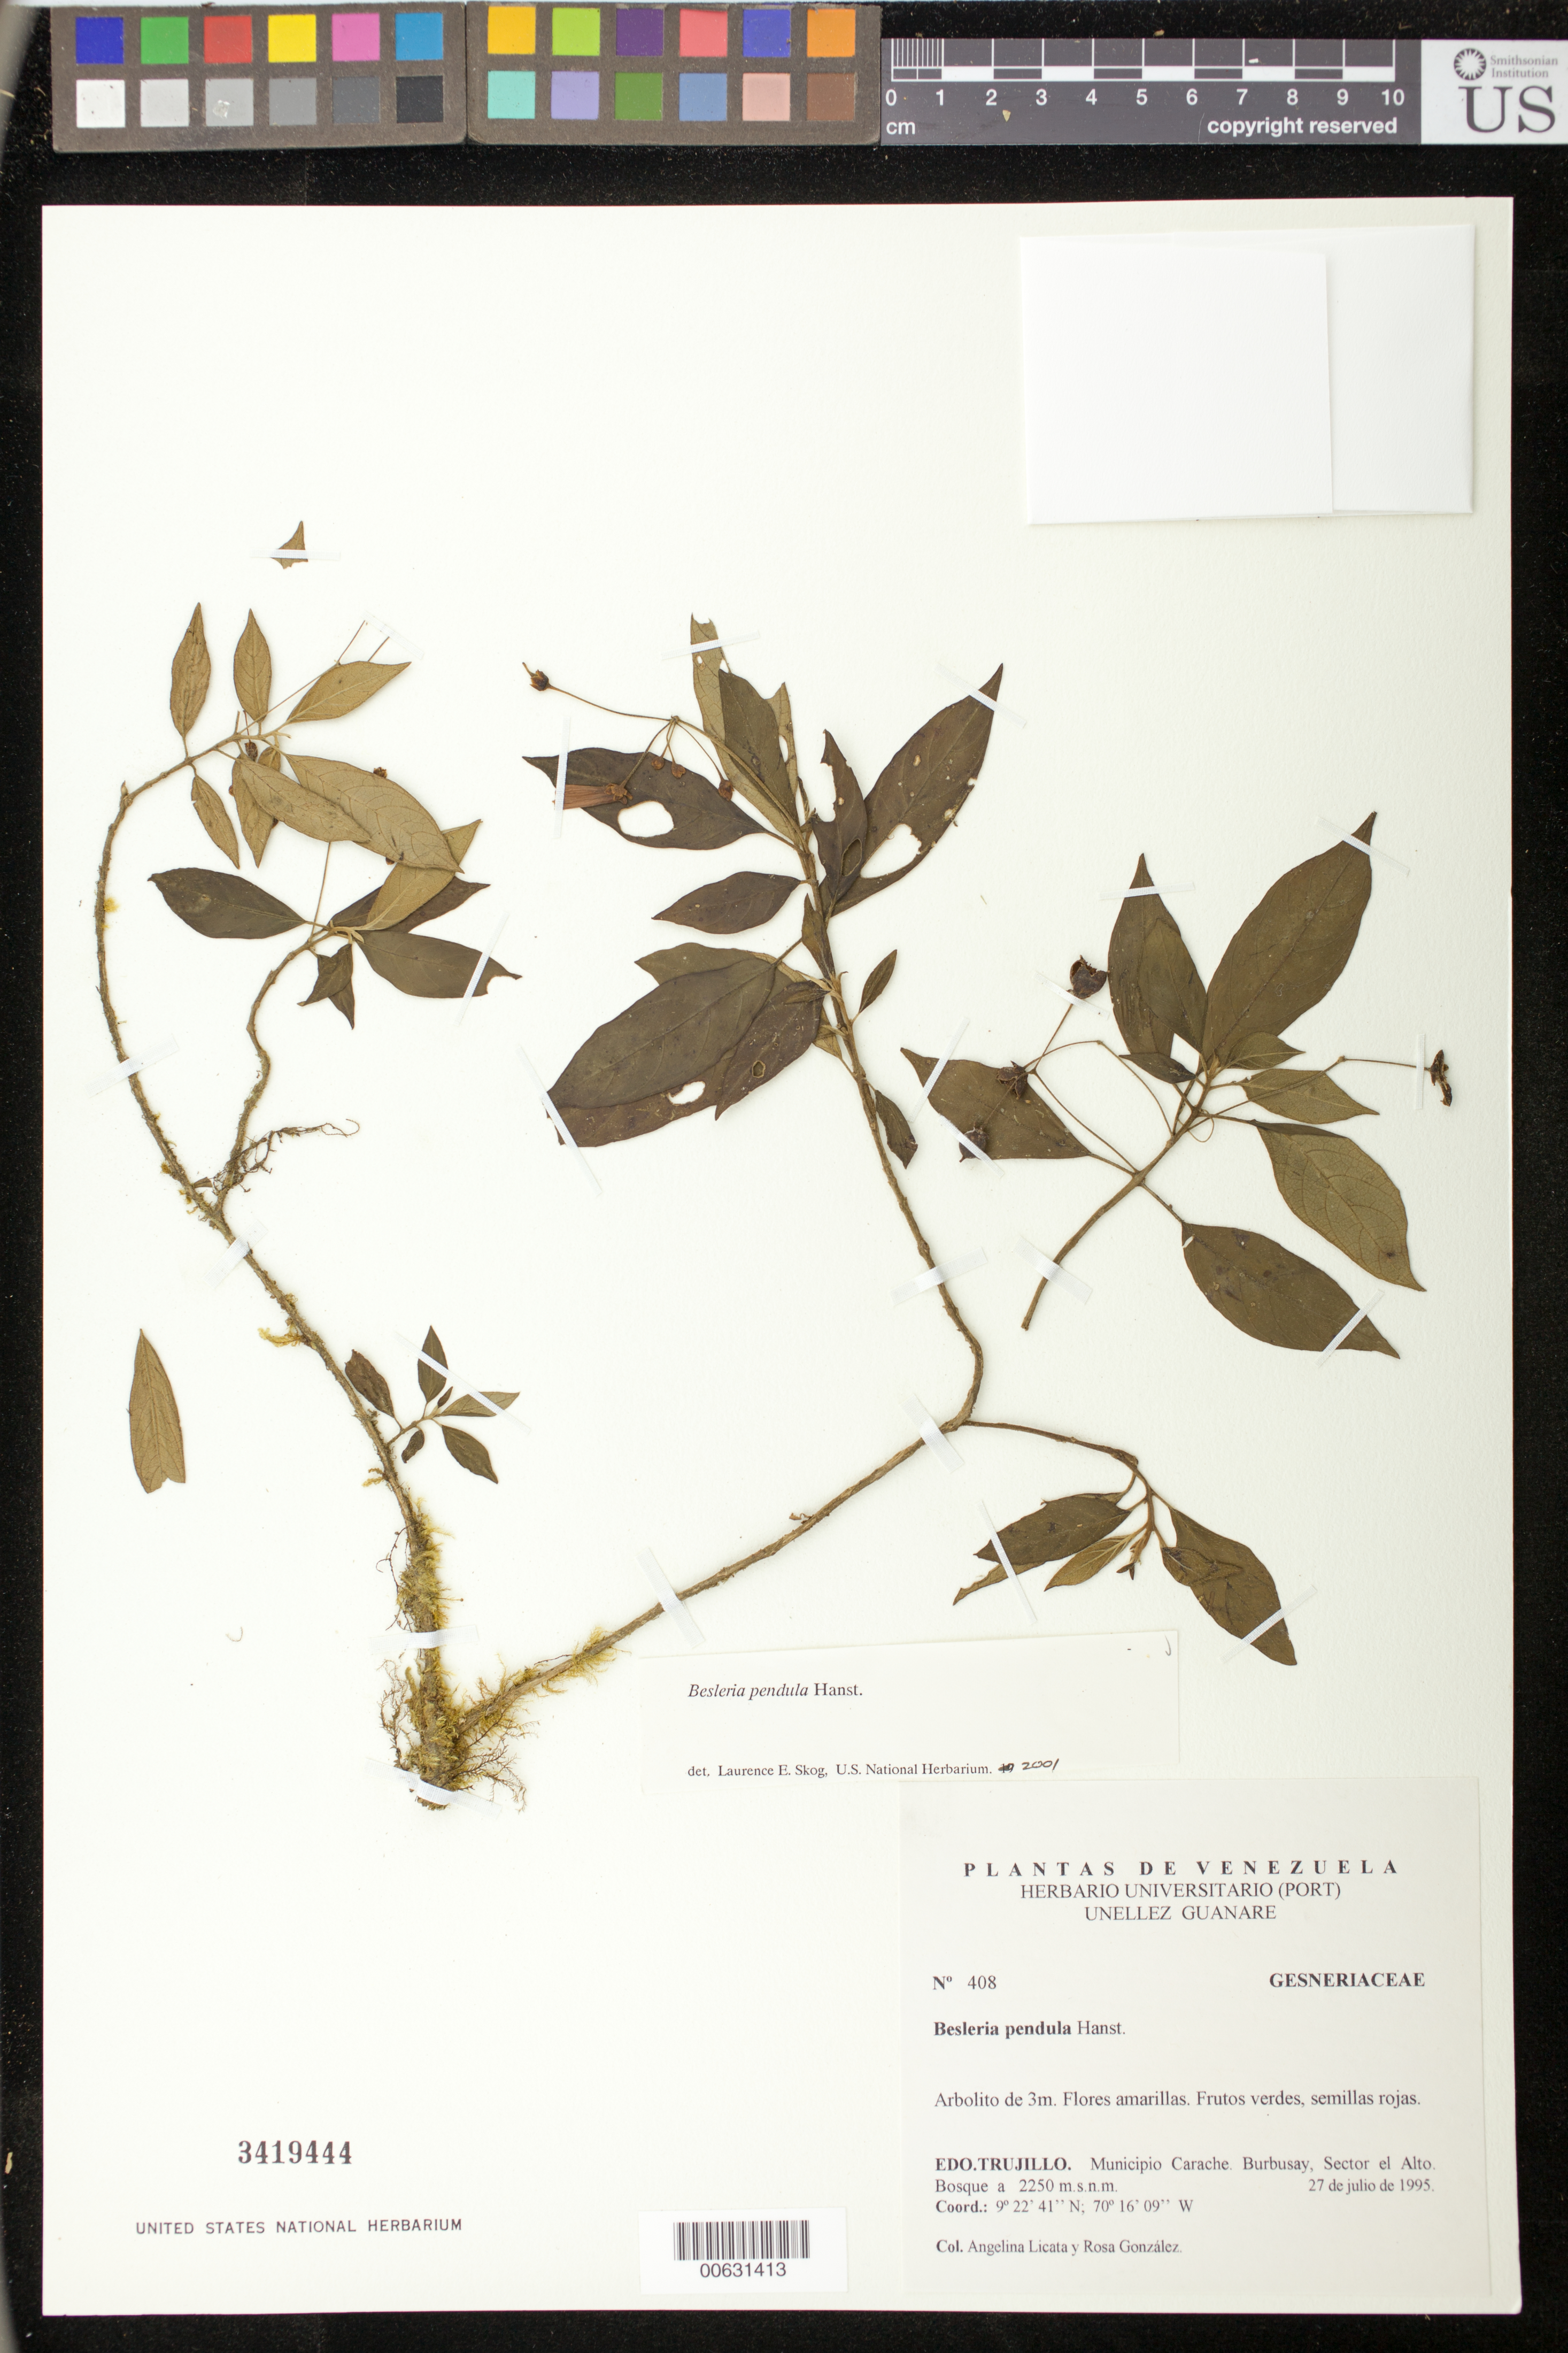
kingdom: Plantae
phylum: Tracheophyta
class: Magnoliopsida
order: Lamiales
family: Gesneriaceae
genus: Besleria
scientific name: Besleria pendula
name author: Hanst.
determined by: Skog, Laurence E.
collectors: A. Licata & R. González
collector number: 408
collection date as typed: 27 Jul 1995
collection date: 1995-07-27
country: Venezuela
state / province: Trujillo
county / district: Carache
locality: Burbusay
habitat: Bosque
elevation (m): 2250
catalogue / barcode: US 3419444